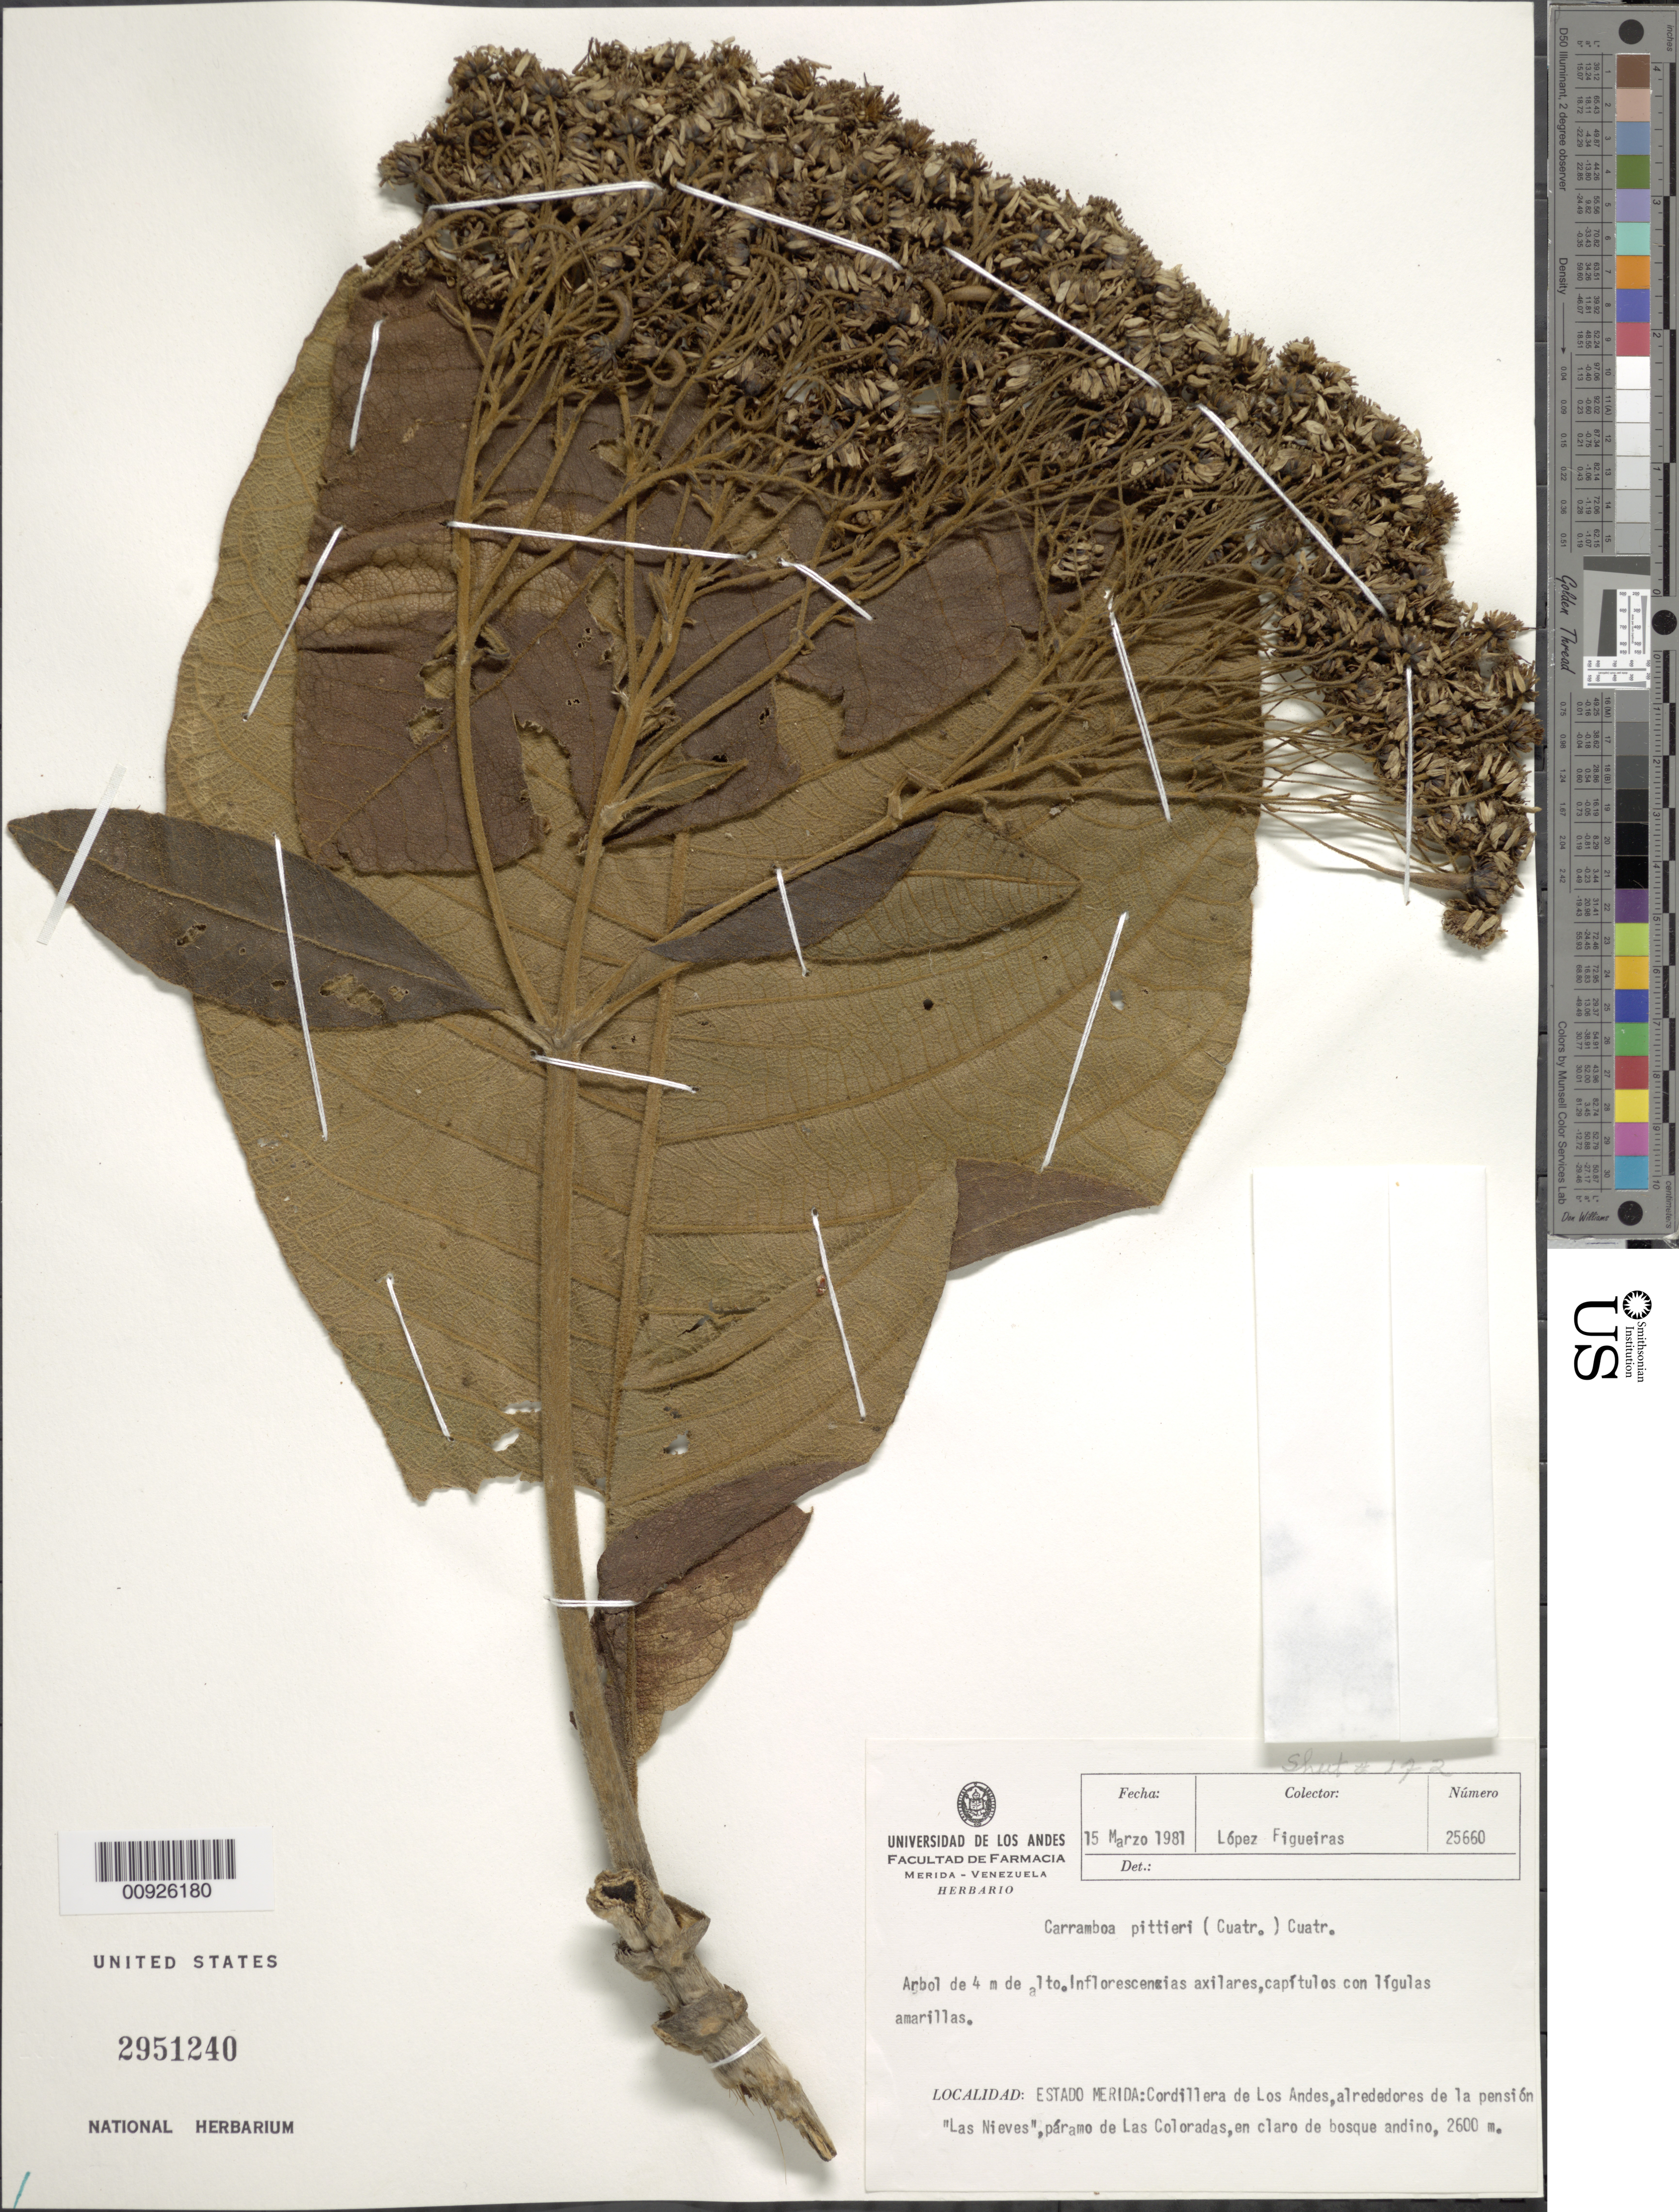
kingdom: Plantae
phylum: Tracheophyta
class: Magnoliopsida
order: Asterales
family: Asteraceae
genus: Carramboa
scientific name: Carramboa badilloi var. pittieri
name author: (Cuatrec.) Cuatrec.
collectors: M. López Figueiras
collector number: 25660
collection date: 1981-03-15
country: Venezuela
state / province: Mérida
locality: Cordillera de Los Andes, alrededores de la pension "Las Nieves", paramo de Las Colorados, en claro de bosque andine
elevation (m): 2600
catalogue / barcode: US 2951240